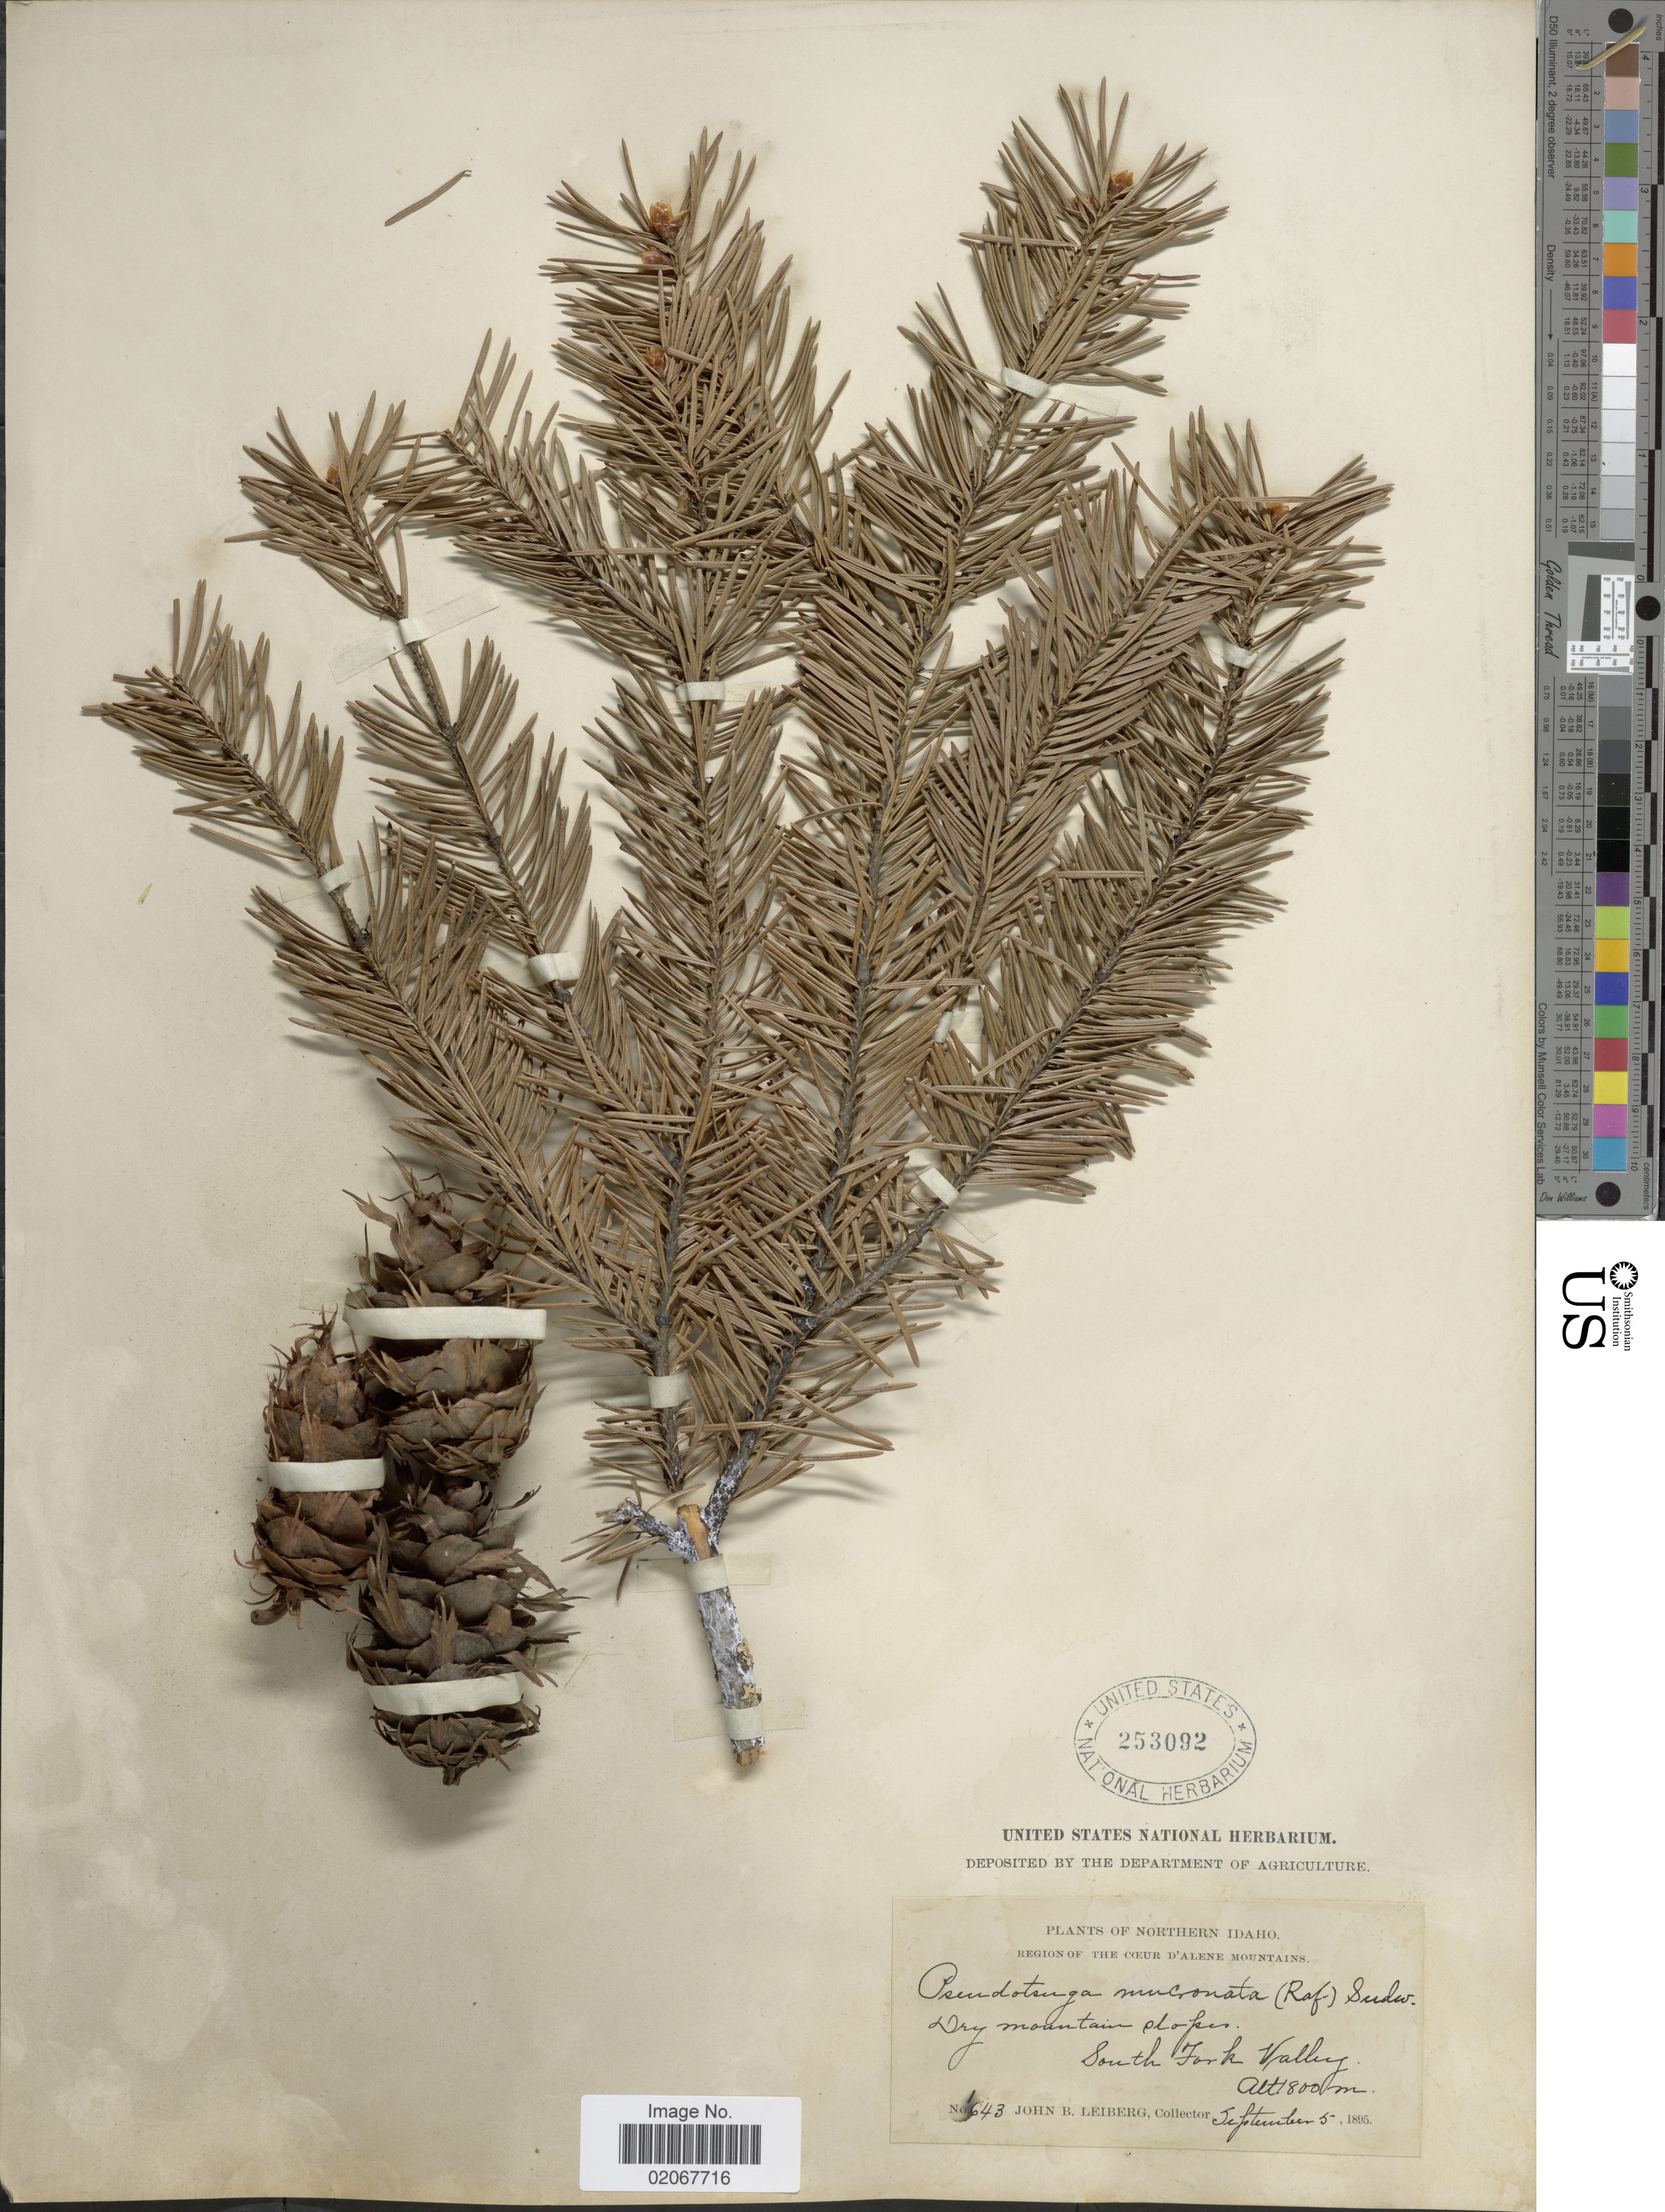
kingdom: Plantae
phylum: Tracheophyta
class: Pinopsida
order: Pinales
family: Pinaceae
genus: Pseudotsuga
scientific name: Pseudotsuga menziesii var. glauca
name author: (Beissn.) Franco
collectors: J. Leiberg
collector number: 1643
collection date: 1895-09-05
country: United States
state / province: Idaho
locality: Northern Idaho. Region of the Coeur D'Alene Mountains. Dry mountain slopes. South Fork Valley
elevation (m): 1800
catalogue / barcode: US 253092